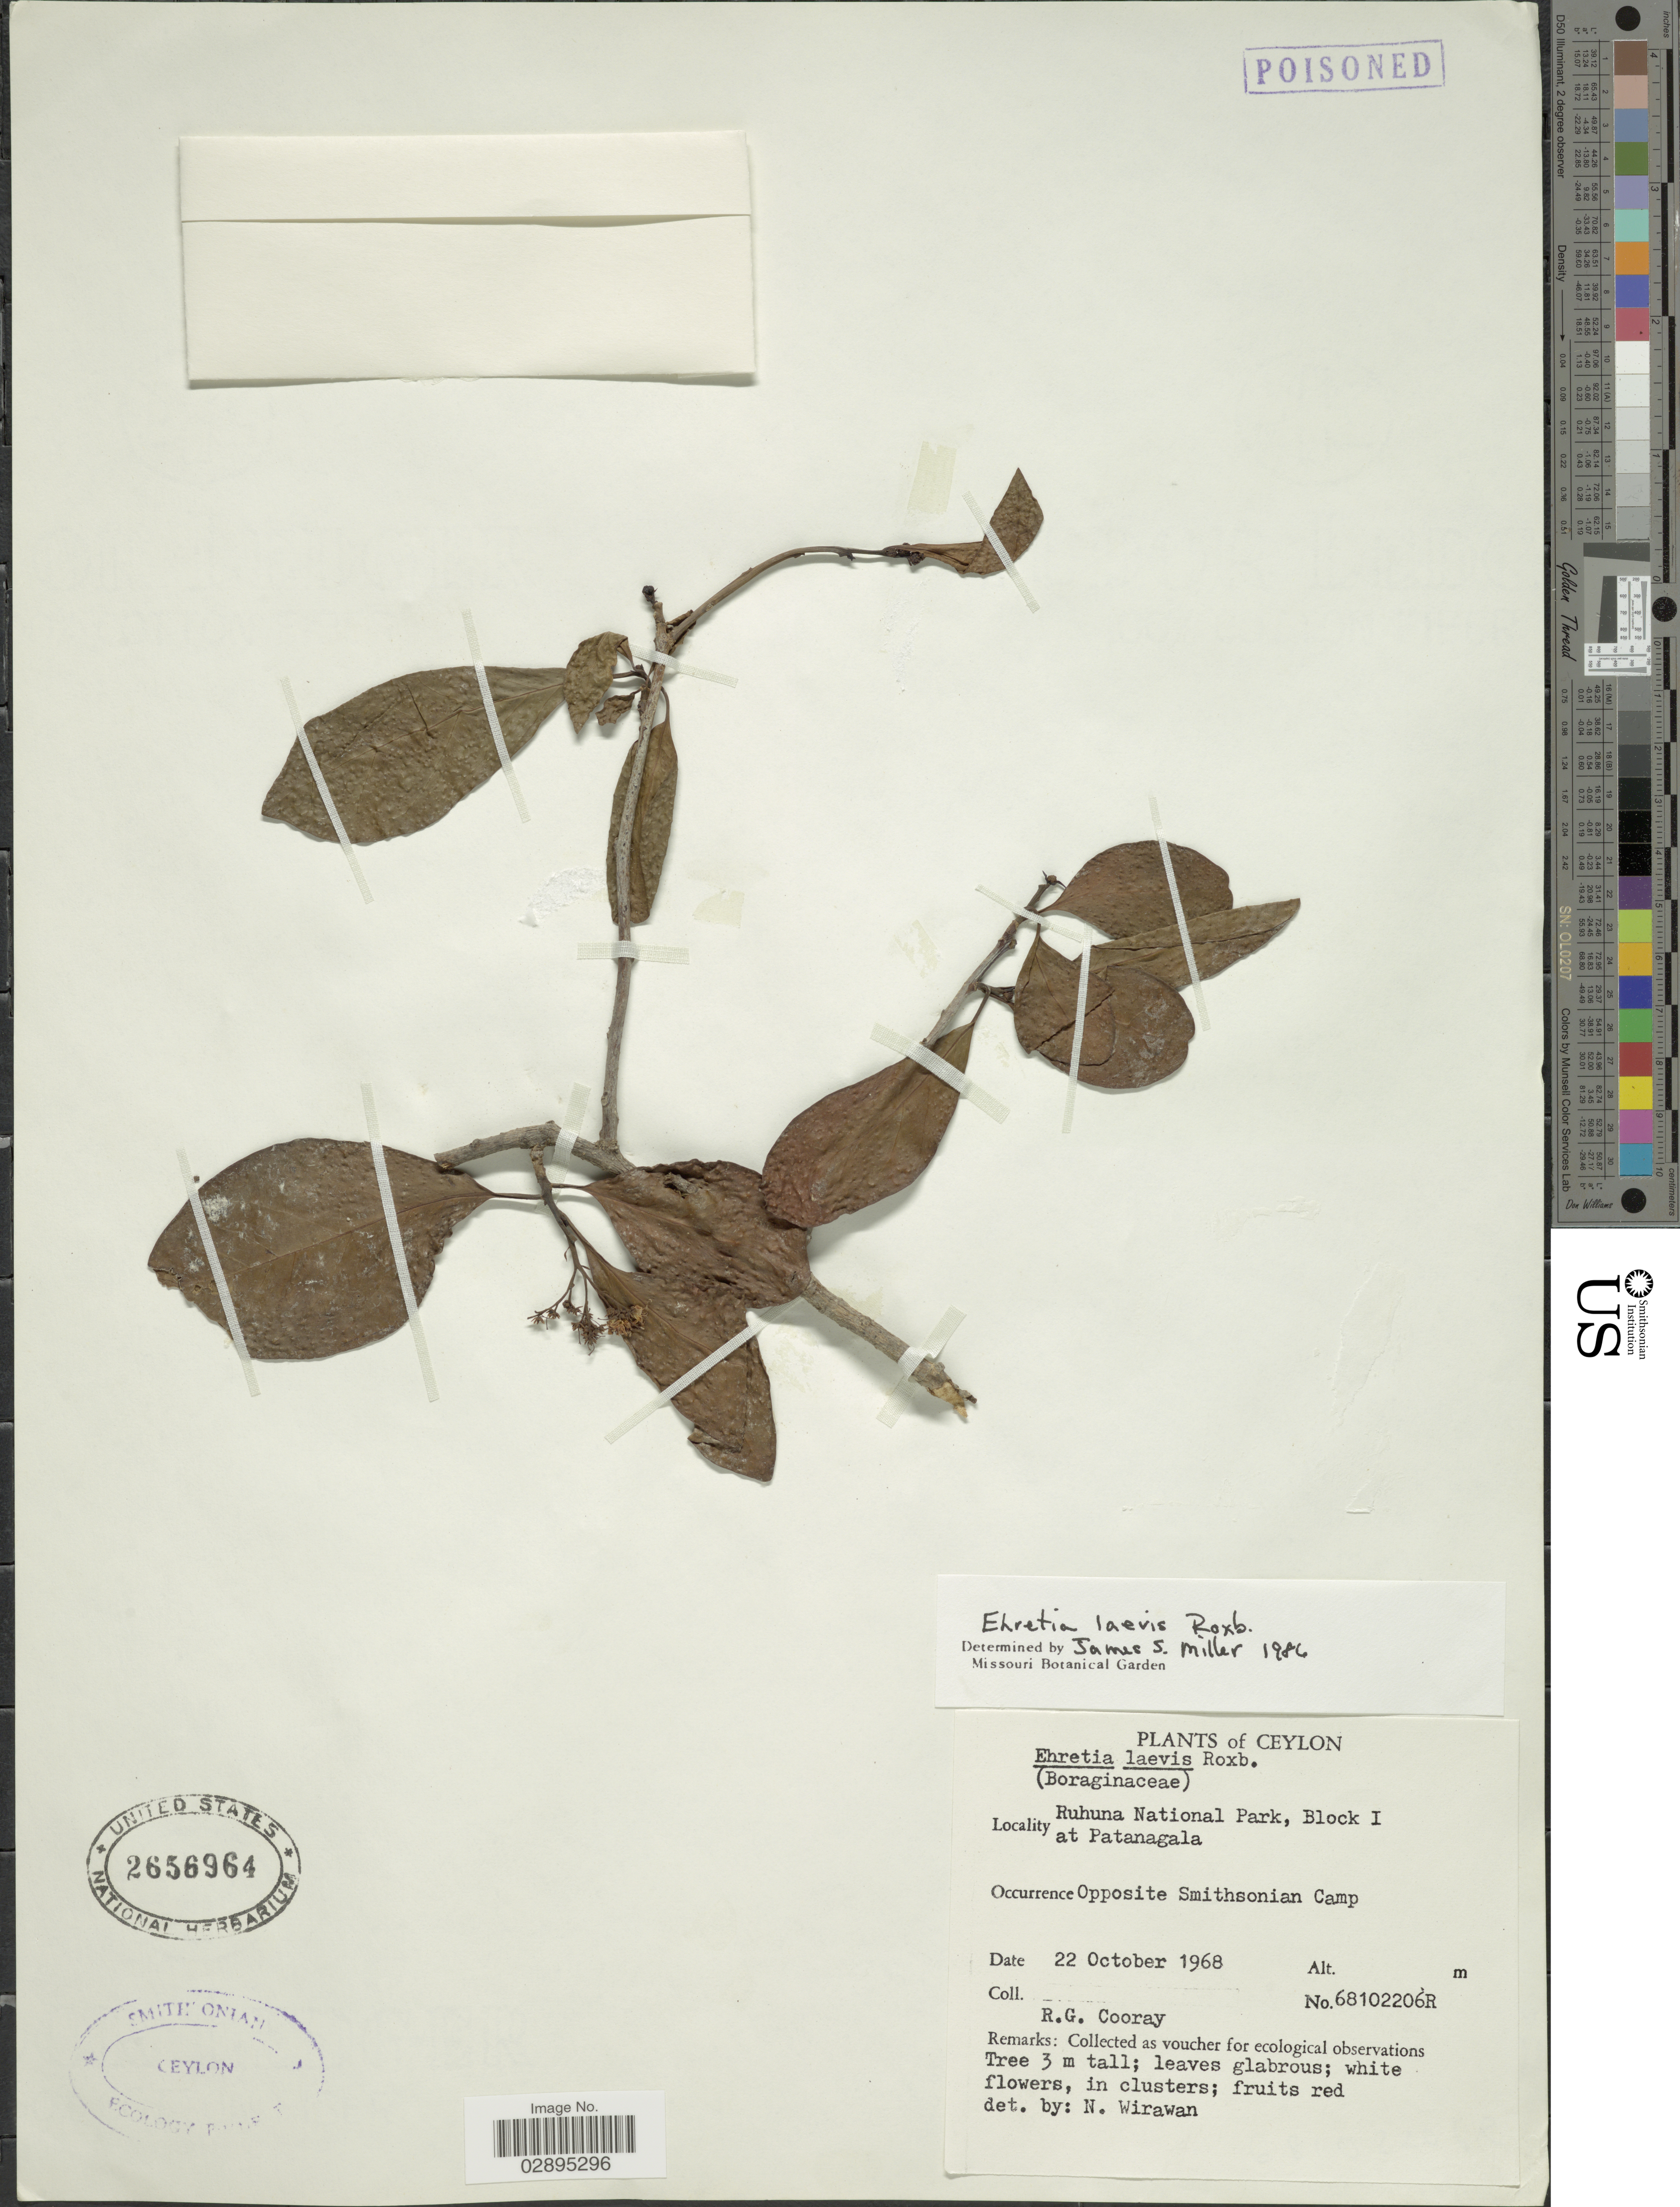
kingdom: Plantae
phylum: Tracheophyta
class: Magnoliopsida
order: Boraginales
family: Ehretiaceae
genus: Ehretia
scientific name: Ehretia laevis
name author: Roxb.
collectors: R. Cooray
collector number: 68102206R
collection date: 1968-10-22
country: Sri Lanka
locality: Ceylon. Ruhuna National Park, Block I at Patanagala. Opposite Smithsonian Camp.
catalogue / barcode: US 2656864